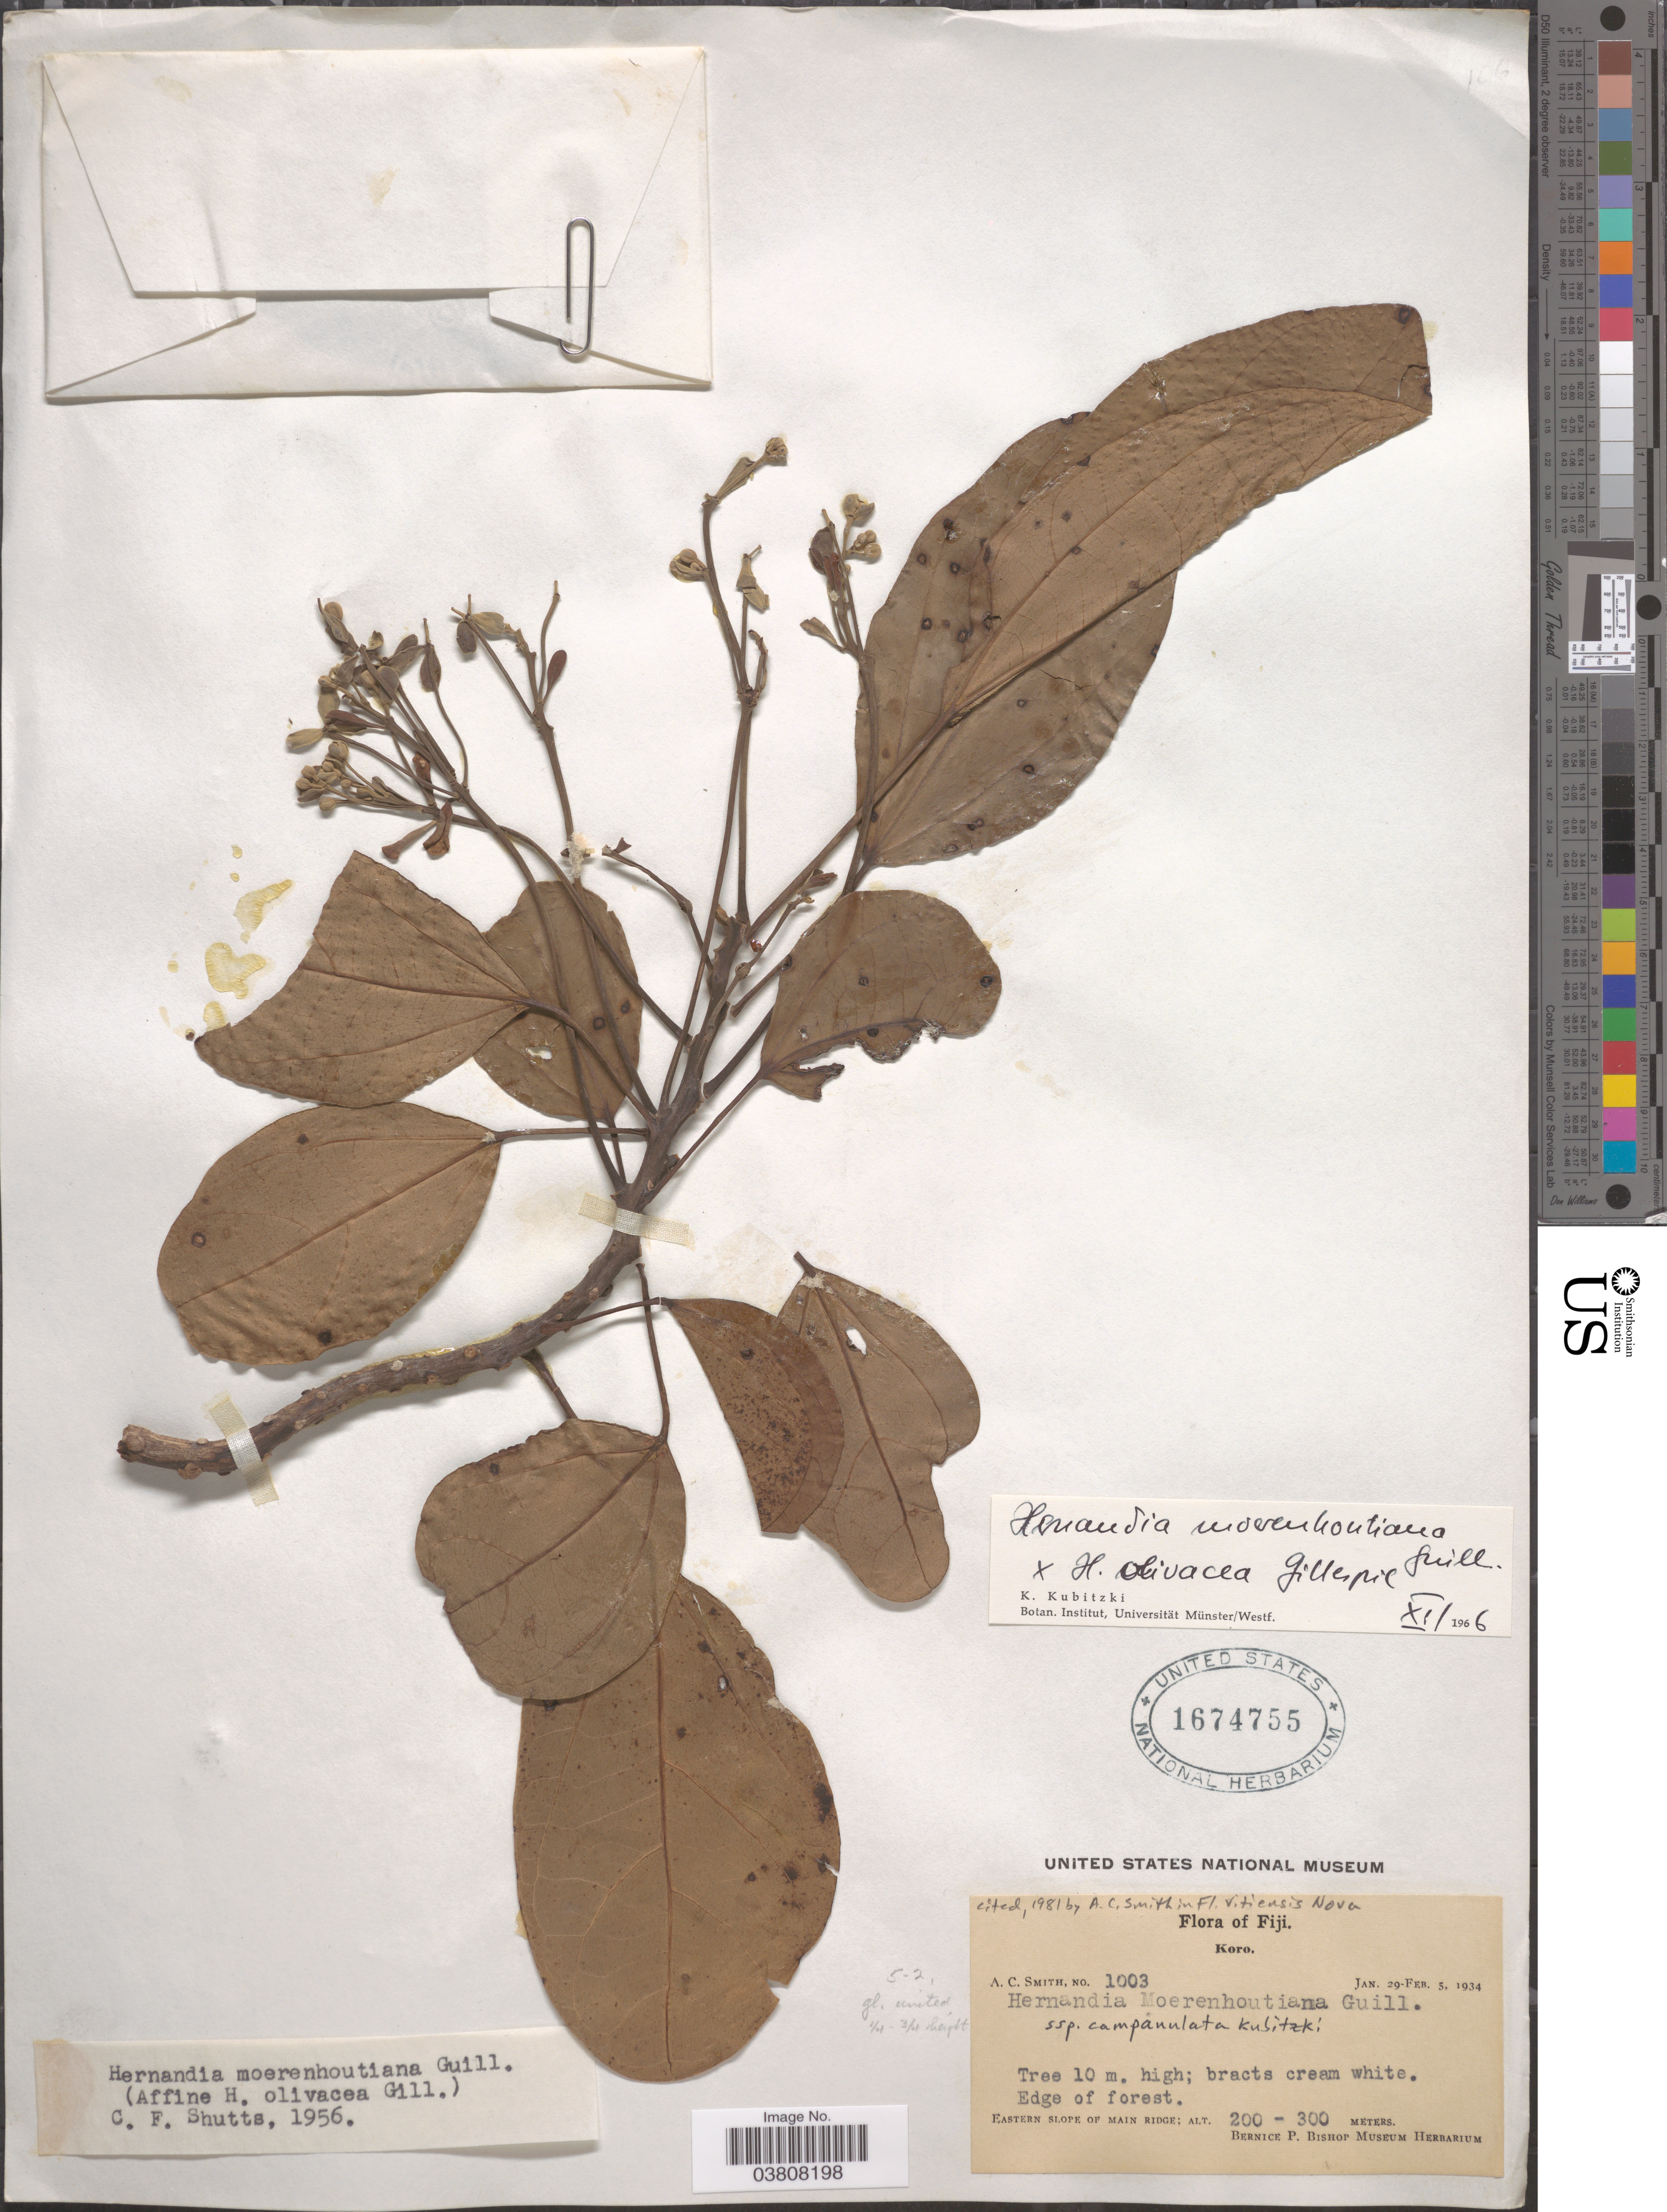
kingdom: Plantae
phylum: Tracheophyta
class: Magnoliopsida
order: Laurales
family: Hernandiaceae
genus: Hernandia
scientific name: Hernandia moerenhoutiana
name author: Guill.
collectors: A. C. Smith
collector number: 1003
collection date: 1934-01-29/1934-02-05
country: Fiji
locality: Koro. Eastern slope of Main Ridge.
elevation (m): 200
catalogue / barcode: US 1674755